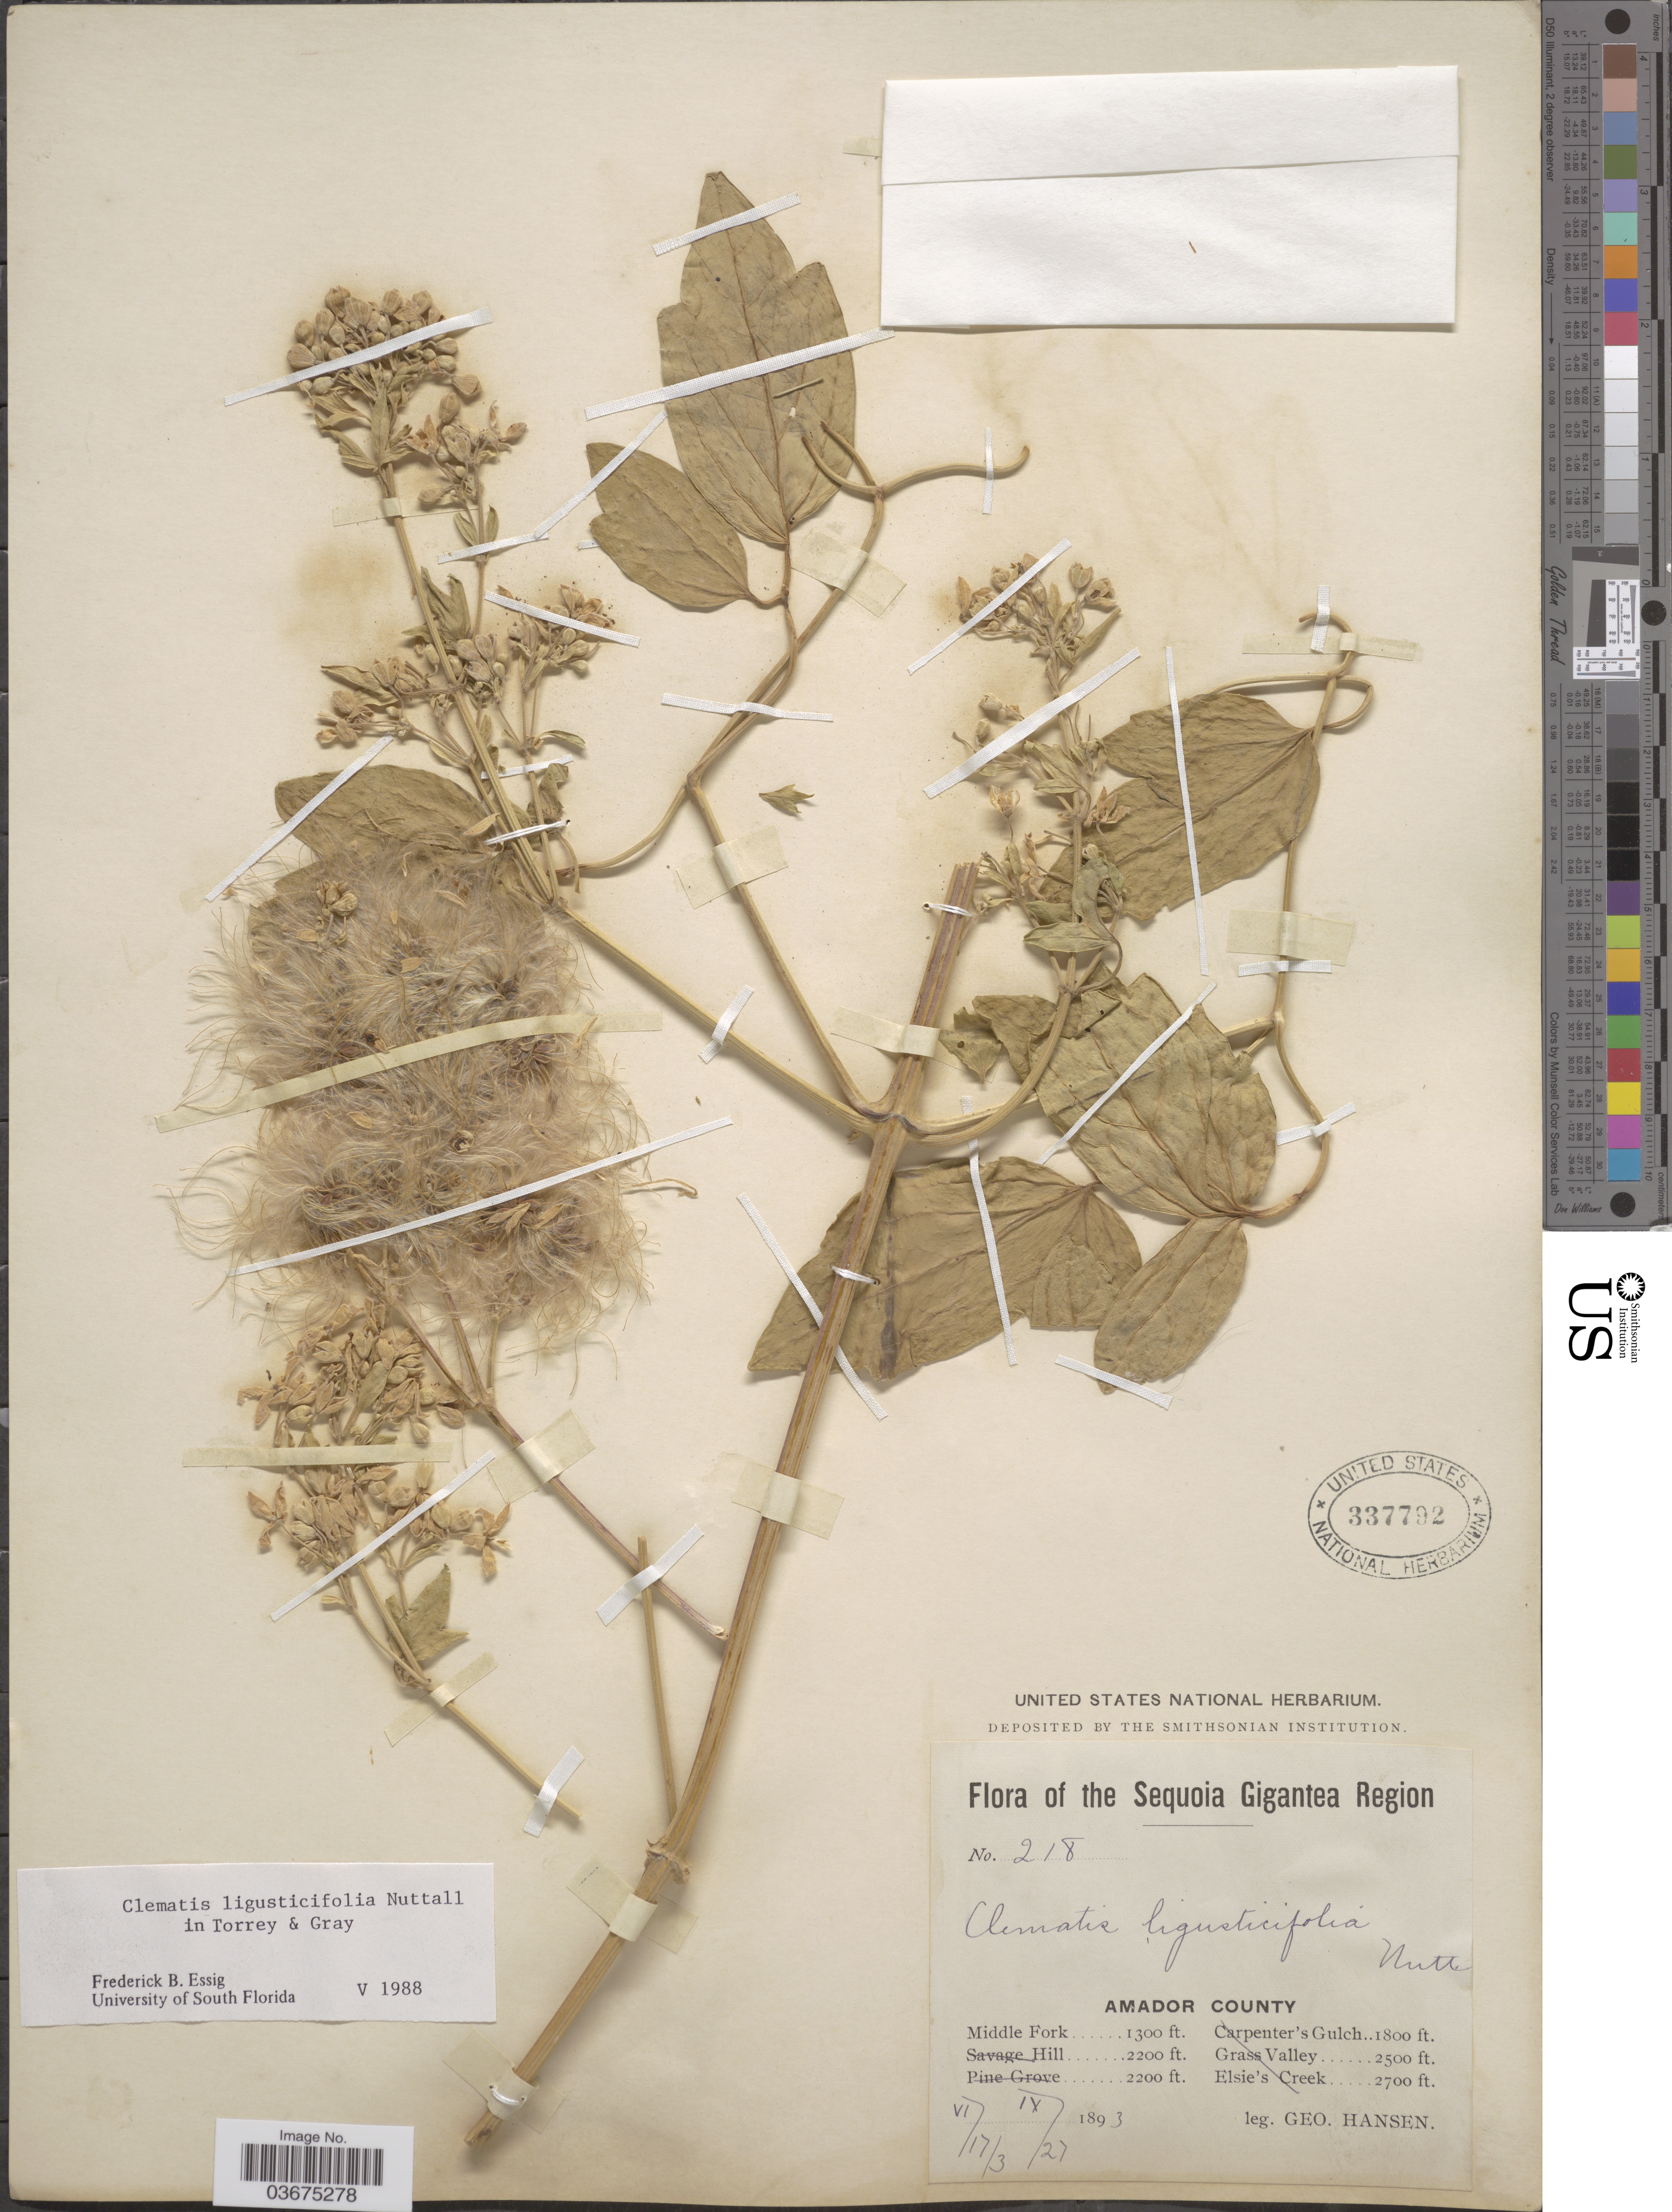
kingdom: Plantae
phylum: Tracheophyta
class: Magnoliopsida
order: Ranunculales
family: Ranunculaceae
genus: Clematis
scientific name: Clematis ligusticifolia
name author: Nutt.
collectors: G. Hansen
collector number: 218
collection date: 1893-06-03/1893-09-27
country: United States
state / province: California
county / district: Amador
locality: The Sequoia Gigantea Region. Amador County. Middle Fork.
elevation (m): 396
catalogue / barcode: US 337792